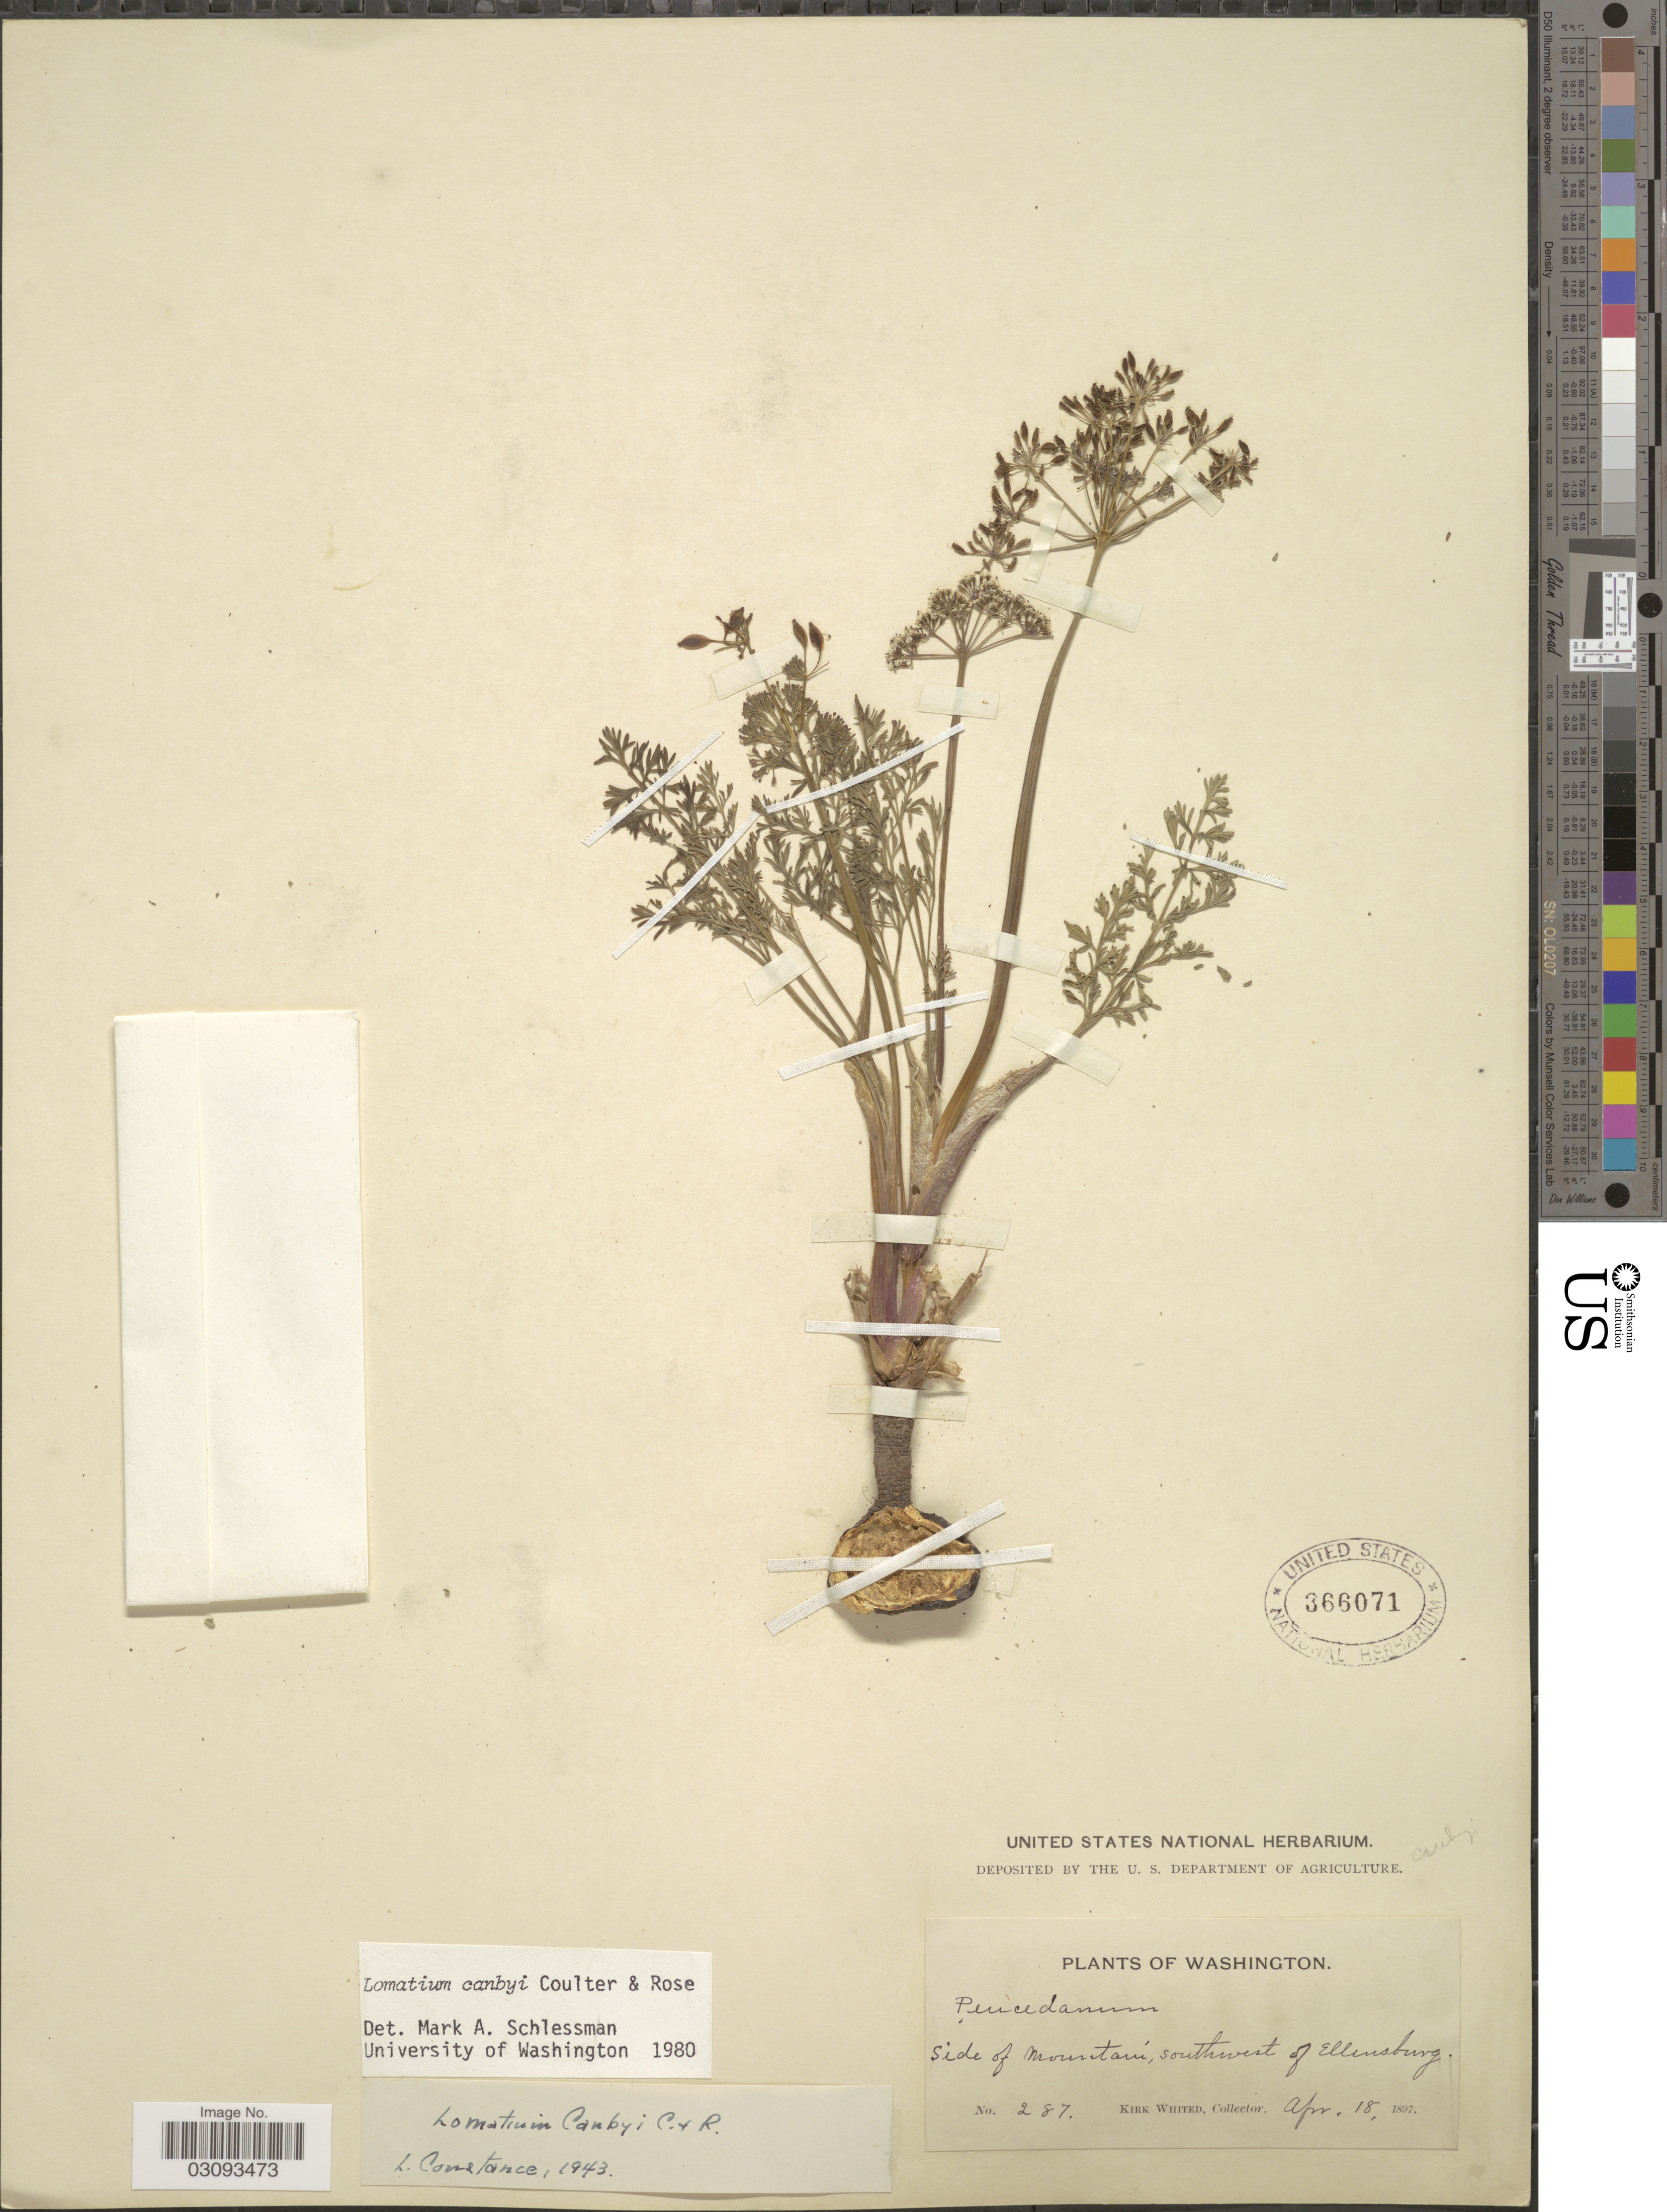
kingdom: Plantae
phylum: Tracheophyta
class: Magnoliopsida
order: Apiales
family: Apiaceae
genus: Lomatium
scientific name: Lomatium canbyi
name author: (J.M. Coult. & Rose) J.M. Coult. & Rose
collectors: K. Whited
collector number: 287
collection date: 1897-04-18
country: United States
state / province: Washington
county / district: Kittitas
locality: Side of mountain, southwest of Ellensburg.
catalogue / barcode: US 366071